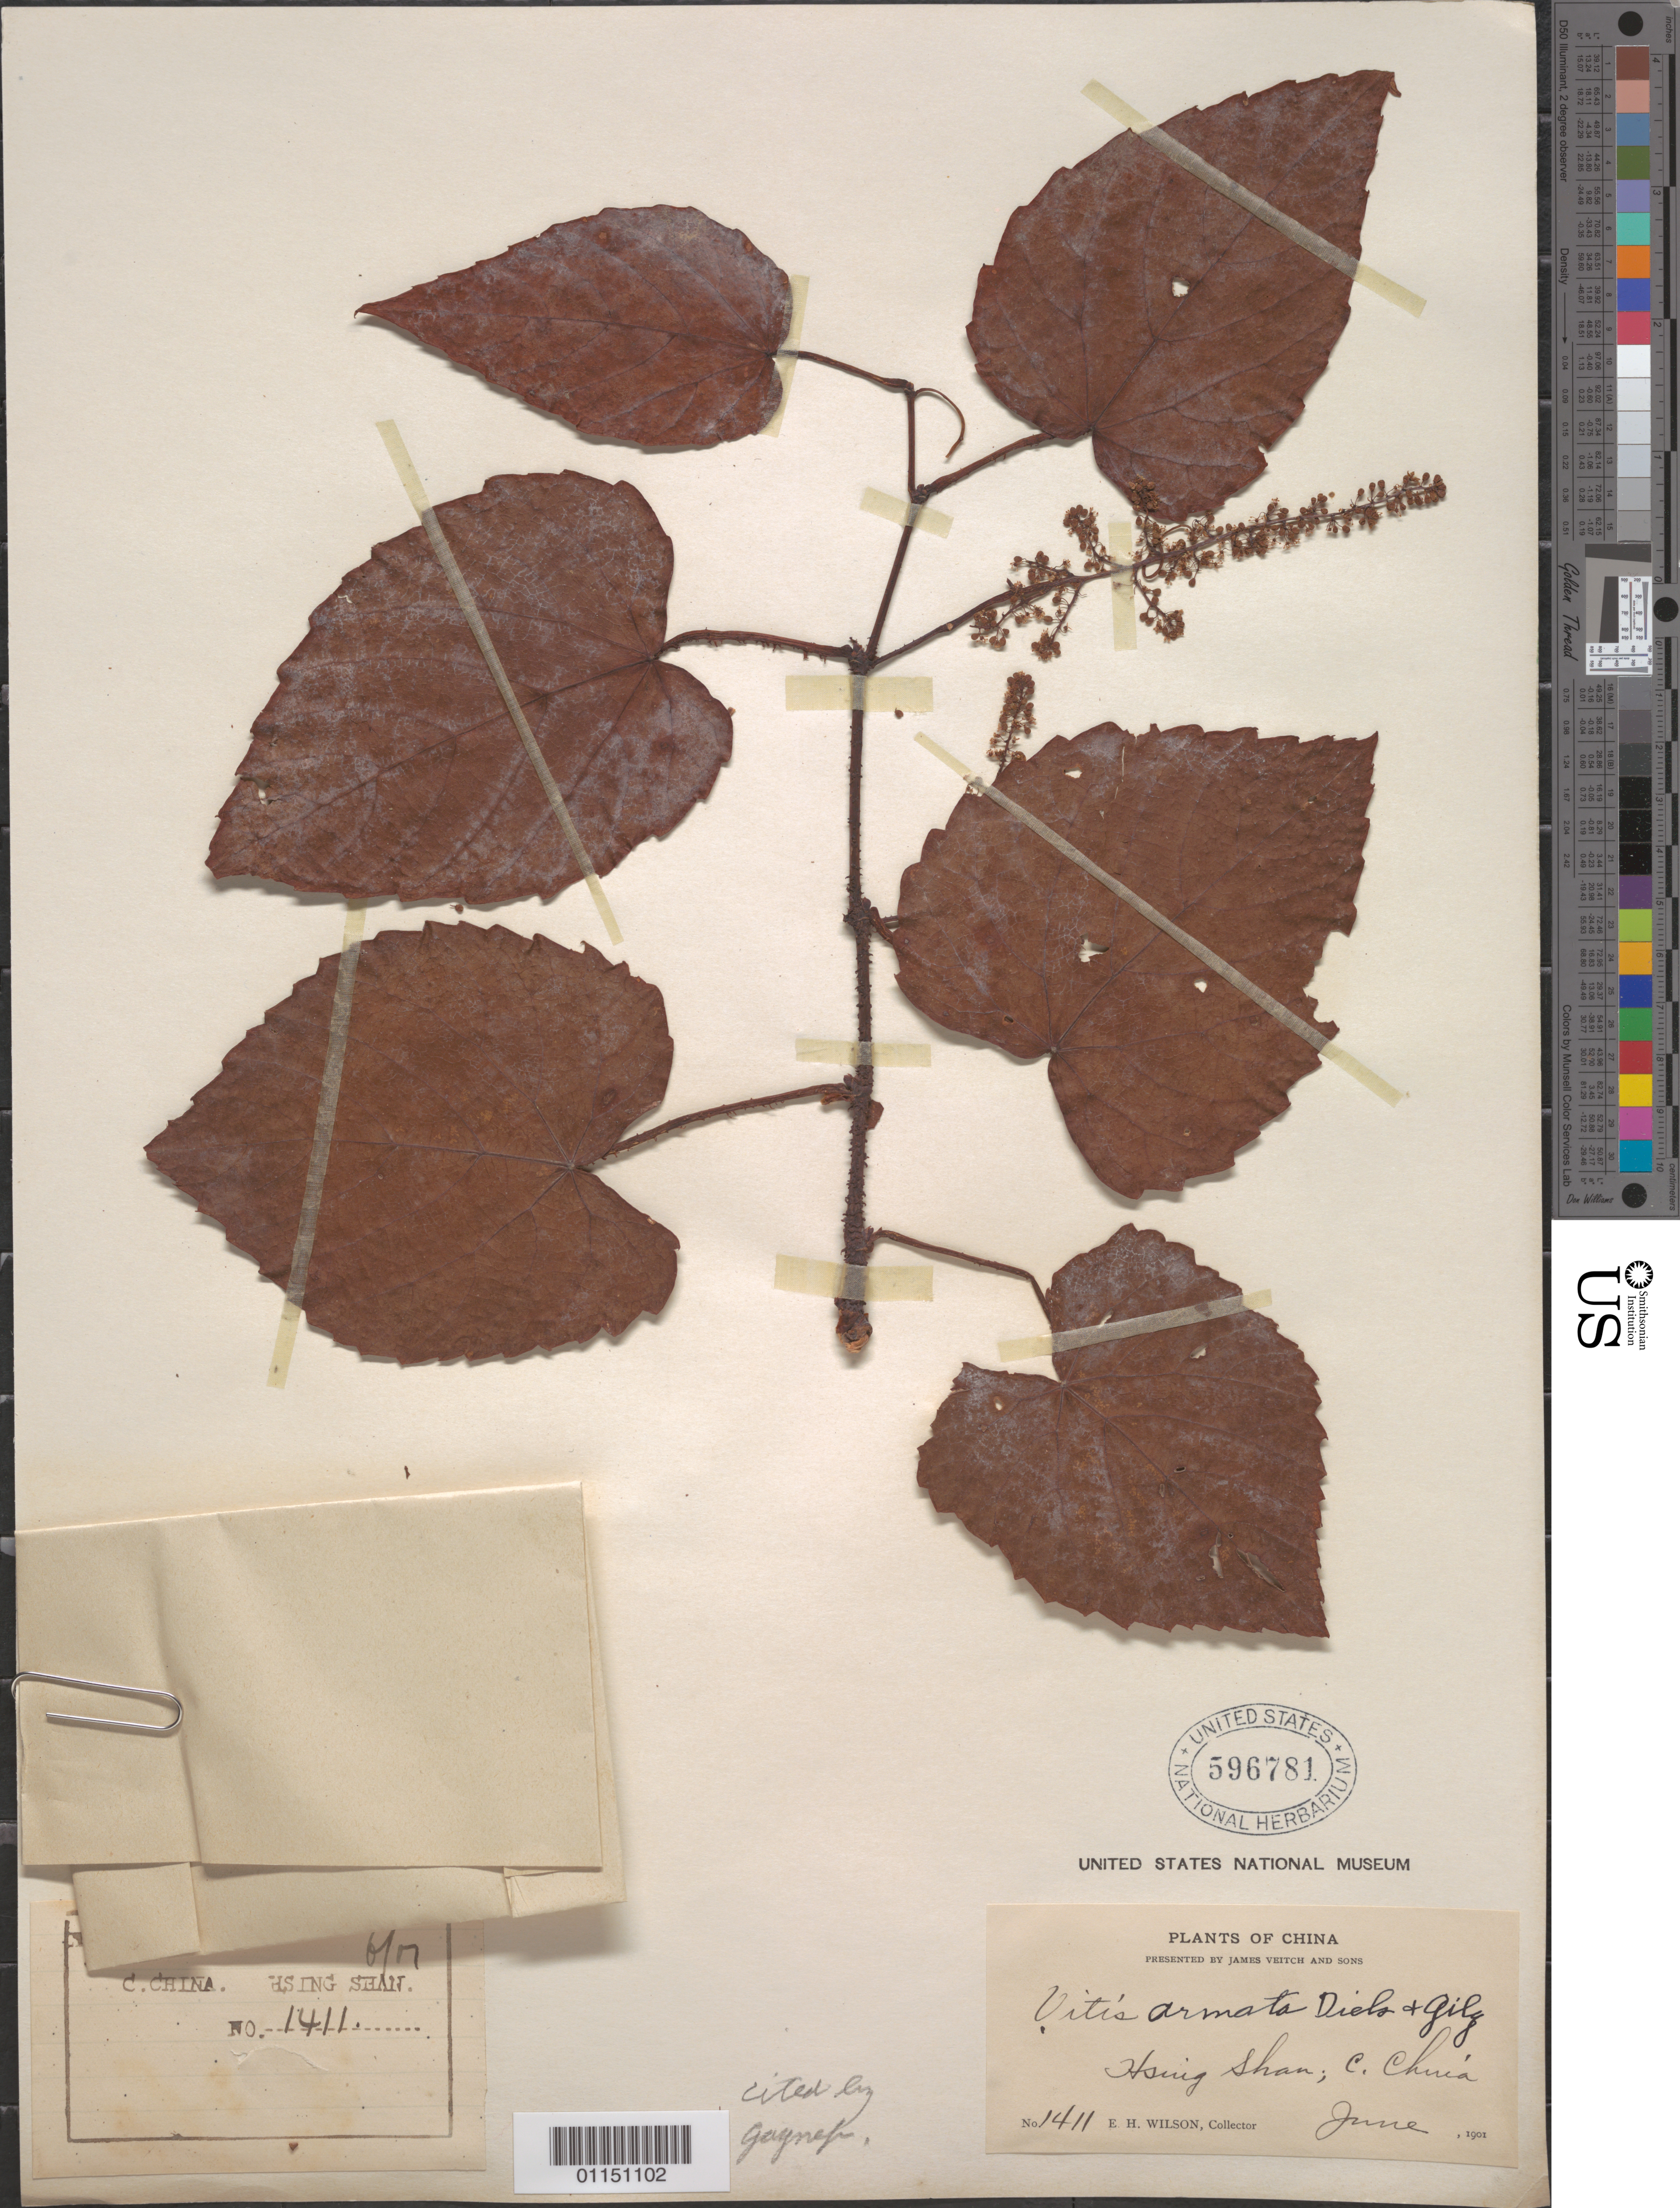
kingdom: Plantae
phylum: Tracheophyta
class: Magnoliopsida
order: Vitales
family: Vitaceae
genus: Vitis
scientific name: Vitis armata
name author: Diels & Gilg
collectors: E. H. Wilson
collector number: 1411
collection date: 1901-06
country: China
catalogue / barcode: US 596781